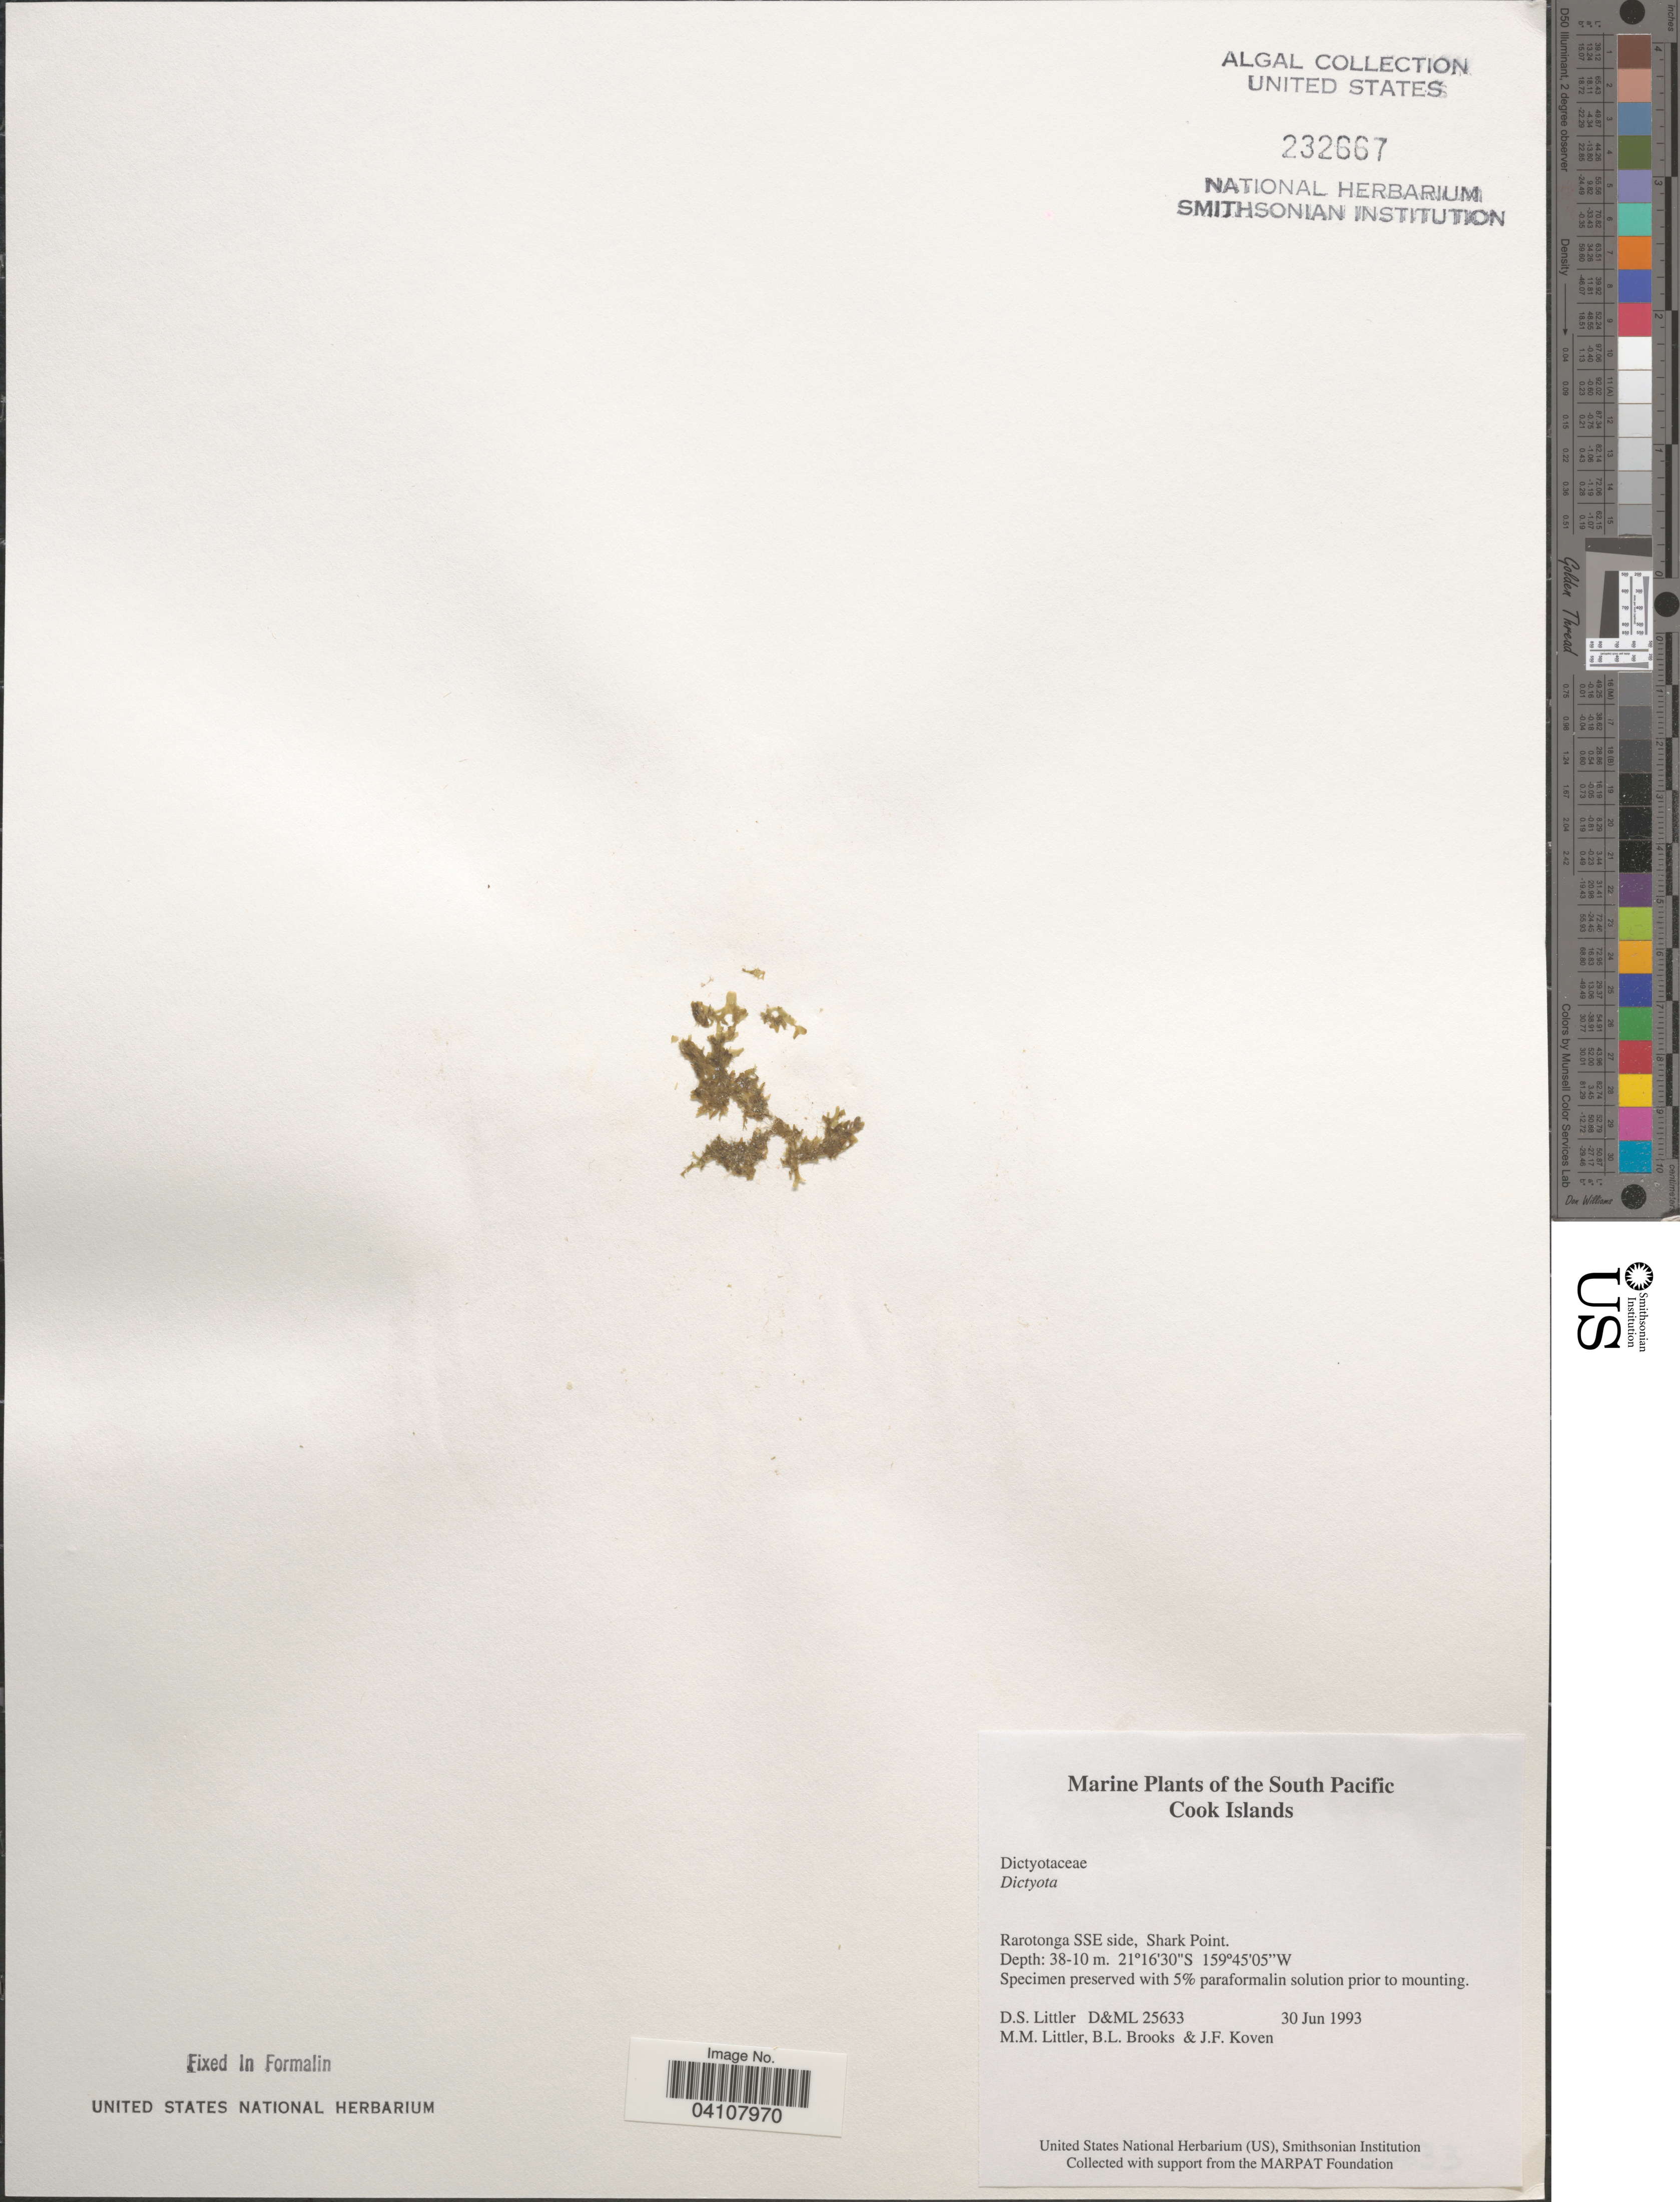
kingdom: Chromista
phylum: Ochrophyta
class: Phaeophyceae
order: Dictyotales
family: Dictyotaceae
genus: Dictyota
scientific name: Dictyota sp.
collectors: D. S. Littler, B. Brooks & J. Koven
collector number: D&ML25633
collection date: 1993-06-30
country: Cook Islands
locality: The South Pacific. Rarotonga, SSE side, Shark Point.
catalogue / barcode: US 232667